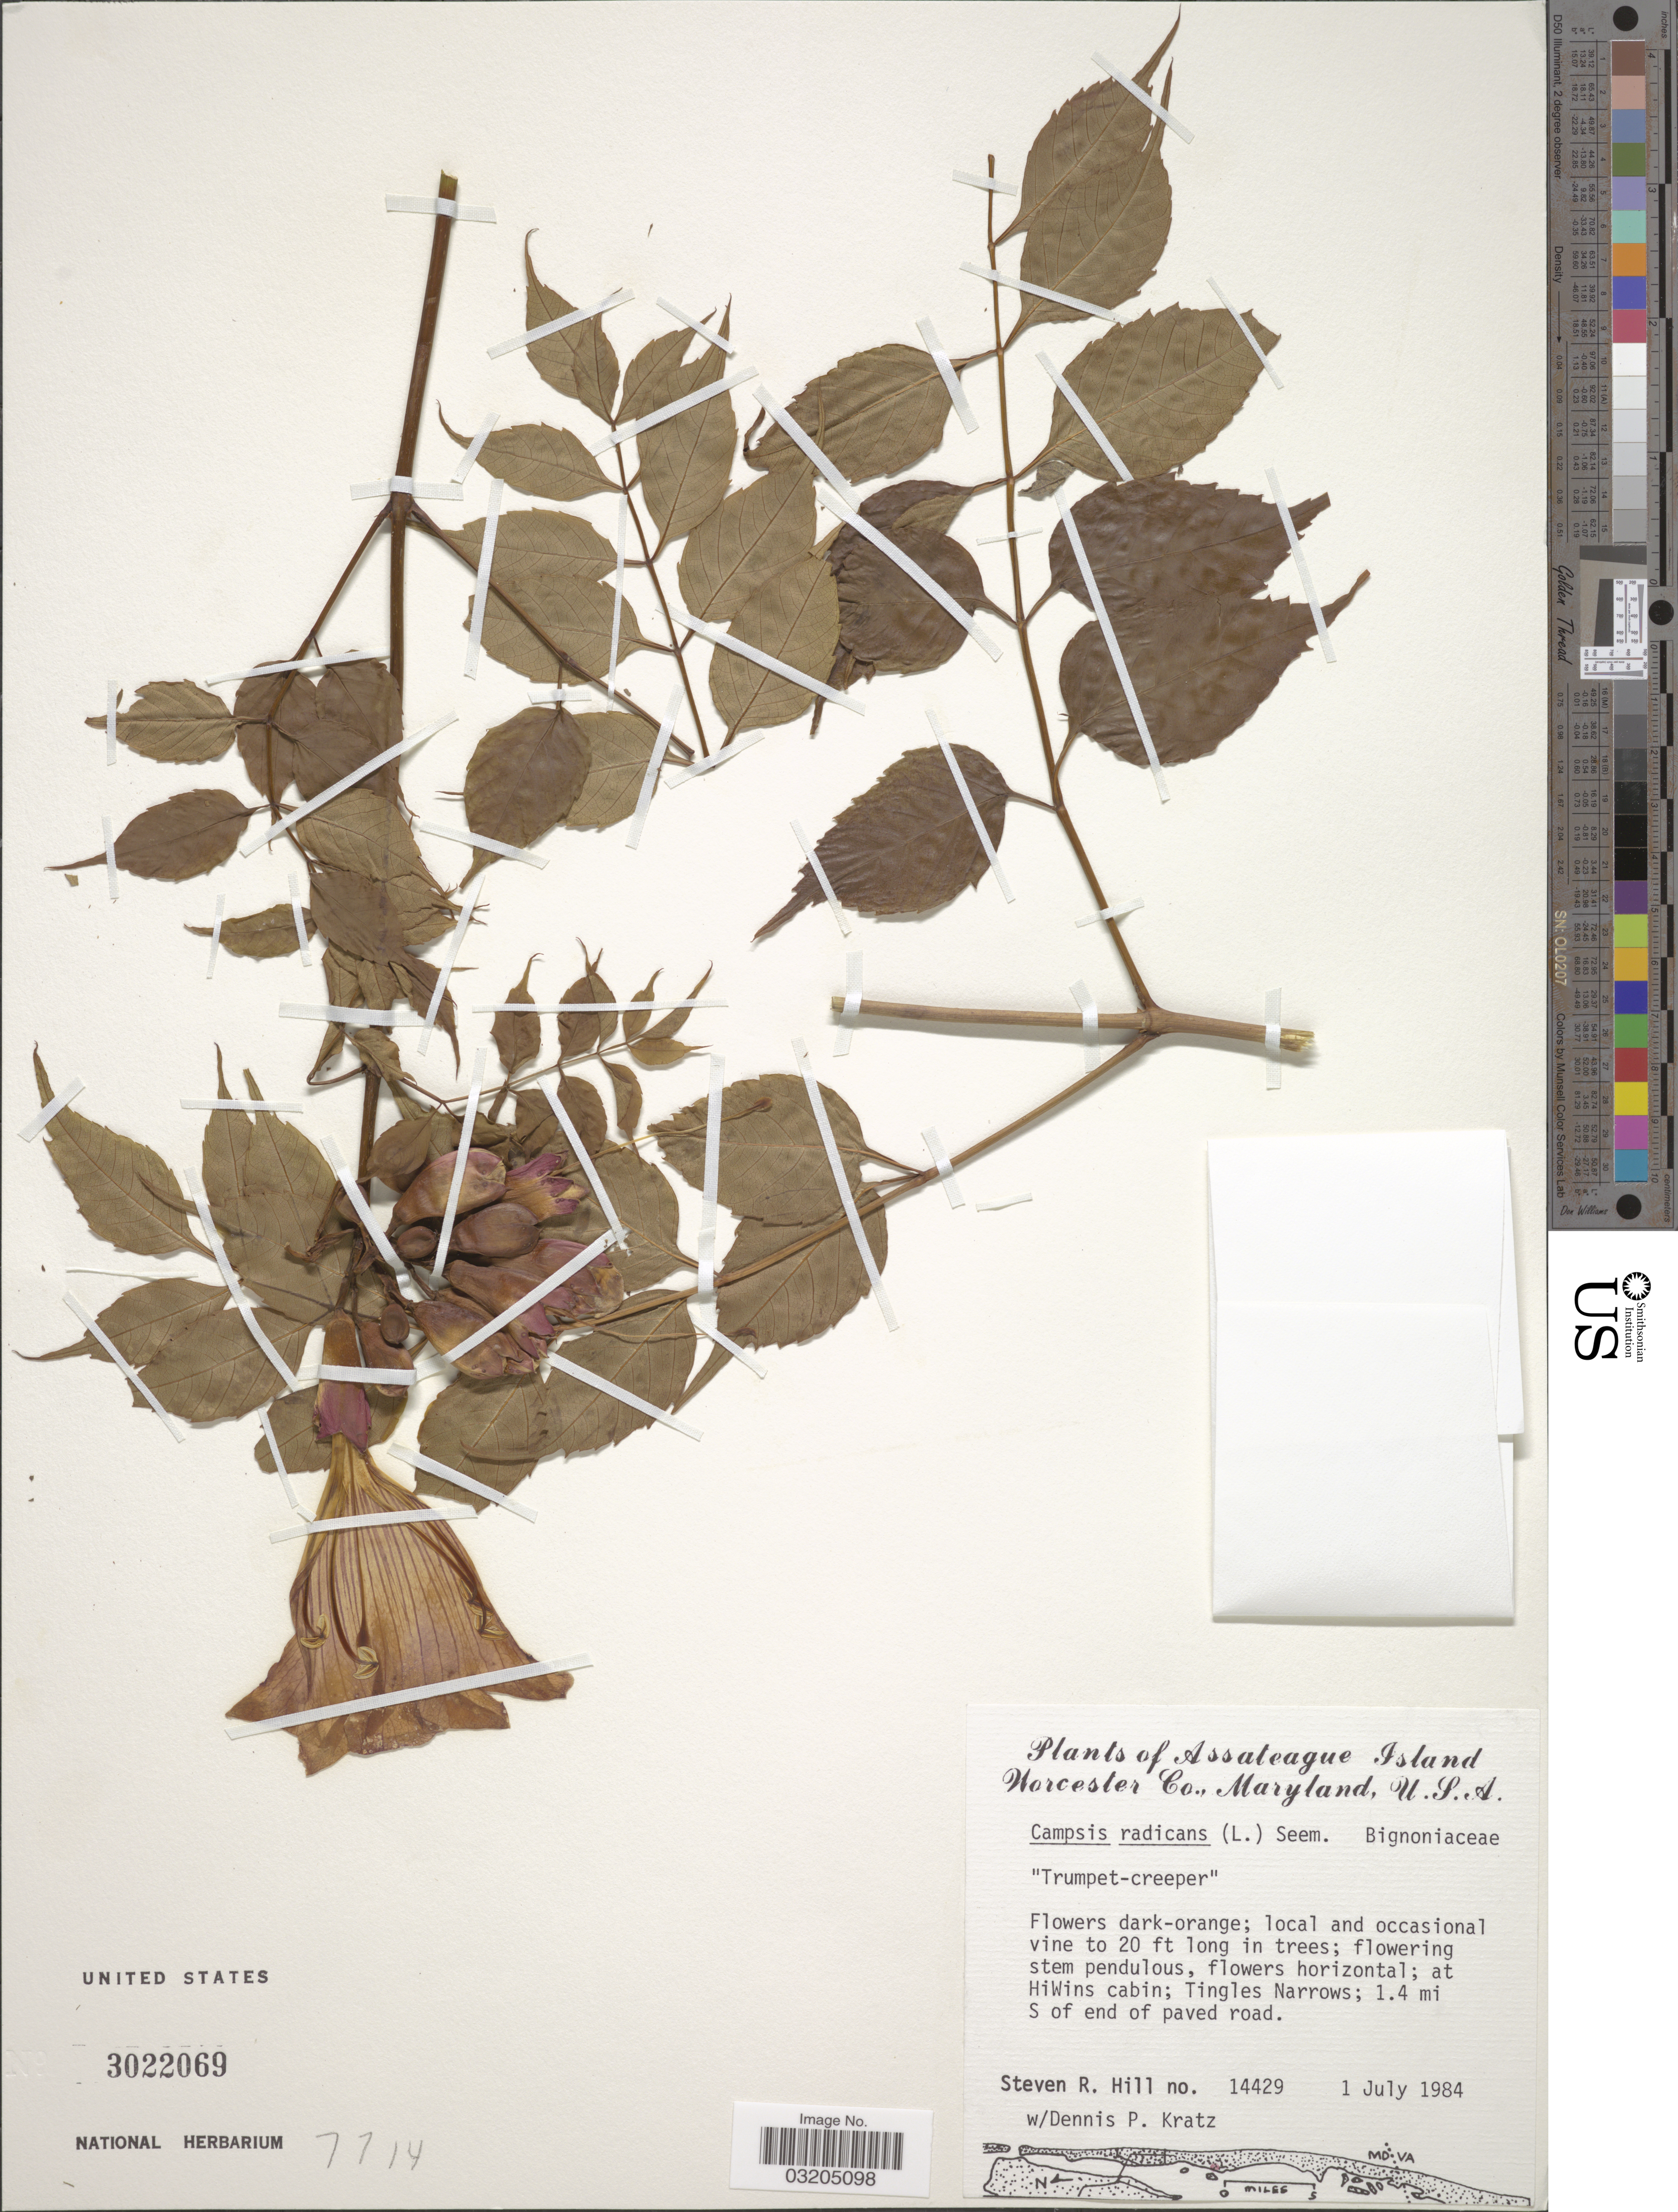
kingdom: Plantae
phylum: Tracheophyta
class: Magnoliopsida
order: Lamiales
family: Bignoniaceae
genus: Campsis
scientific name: Campsis radicans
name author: (L.) Seem.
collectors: S. R. Hill & D. Kratz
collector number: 14429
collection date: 1984-07-01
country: United States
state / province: Maryland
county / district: Worcester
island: Assateague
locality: At Hi Wins cabin;Tingles Narrows; 1.4mi S of end of paved road.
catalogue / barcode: US 3022069